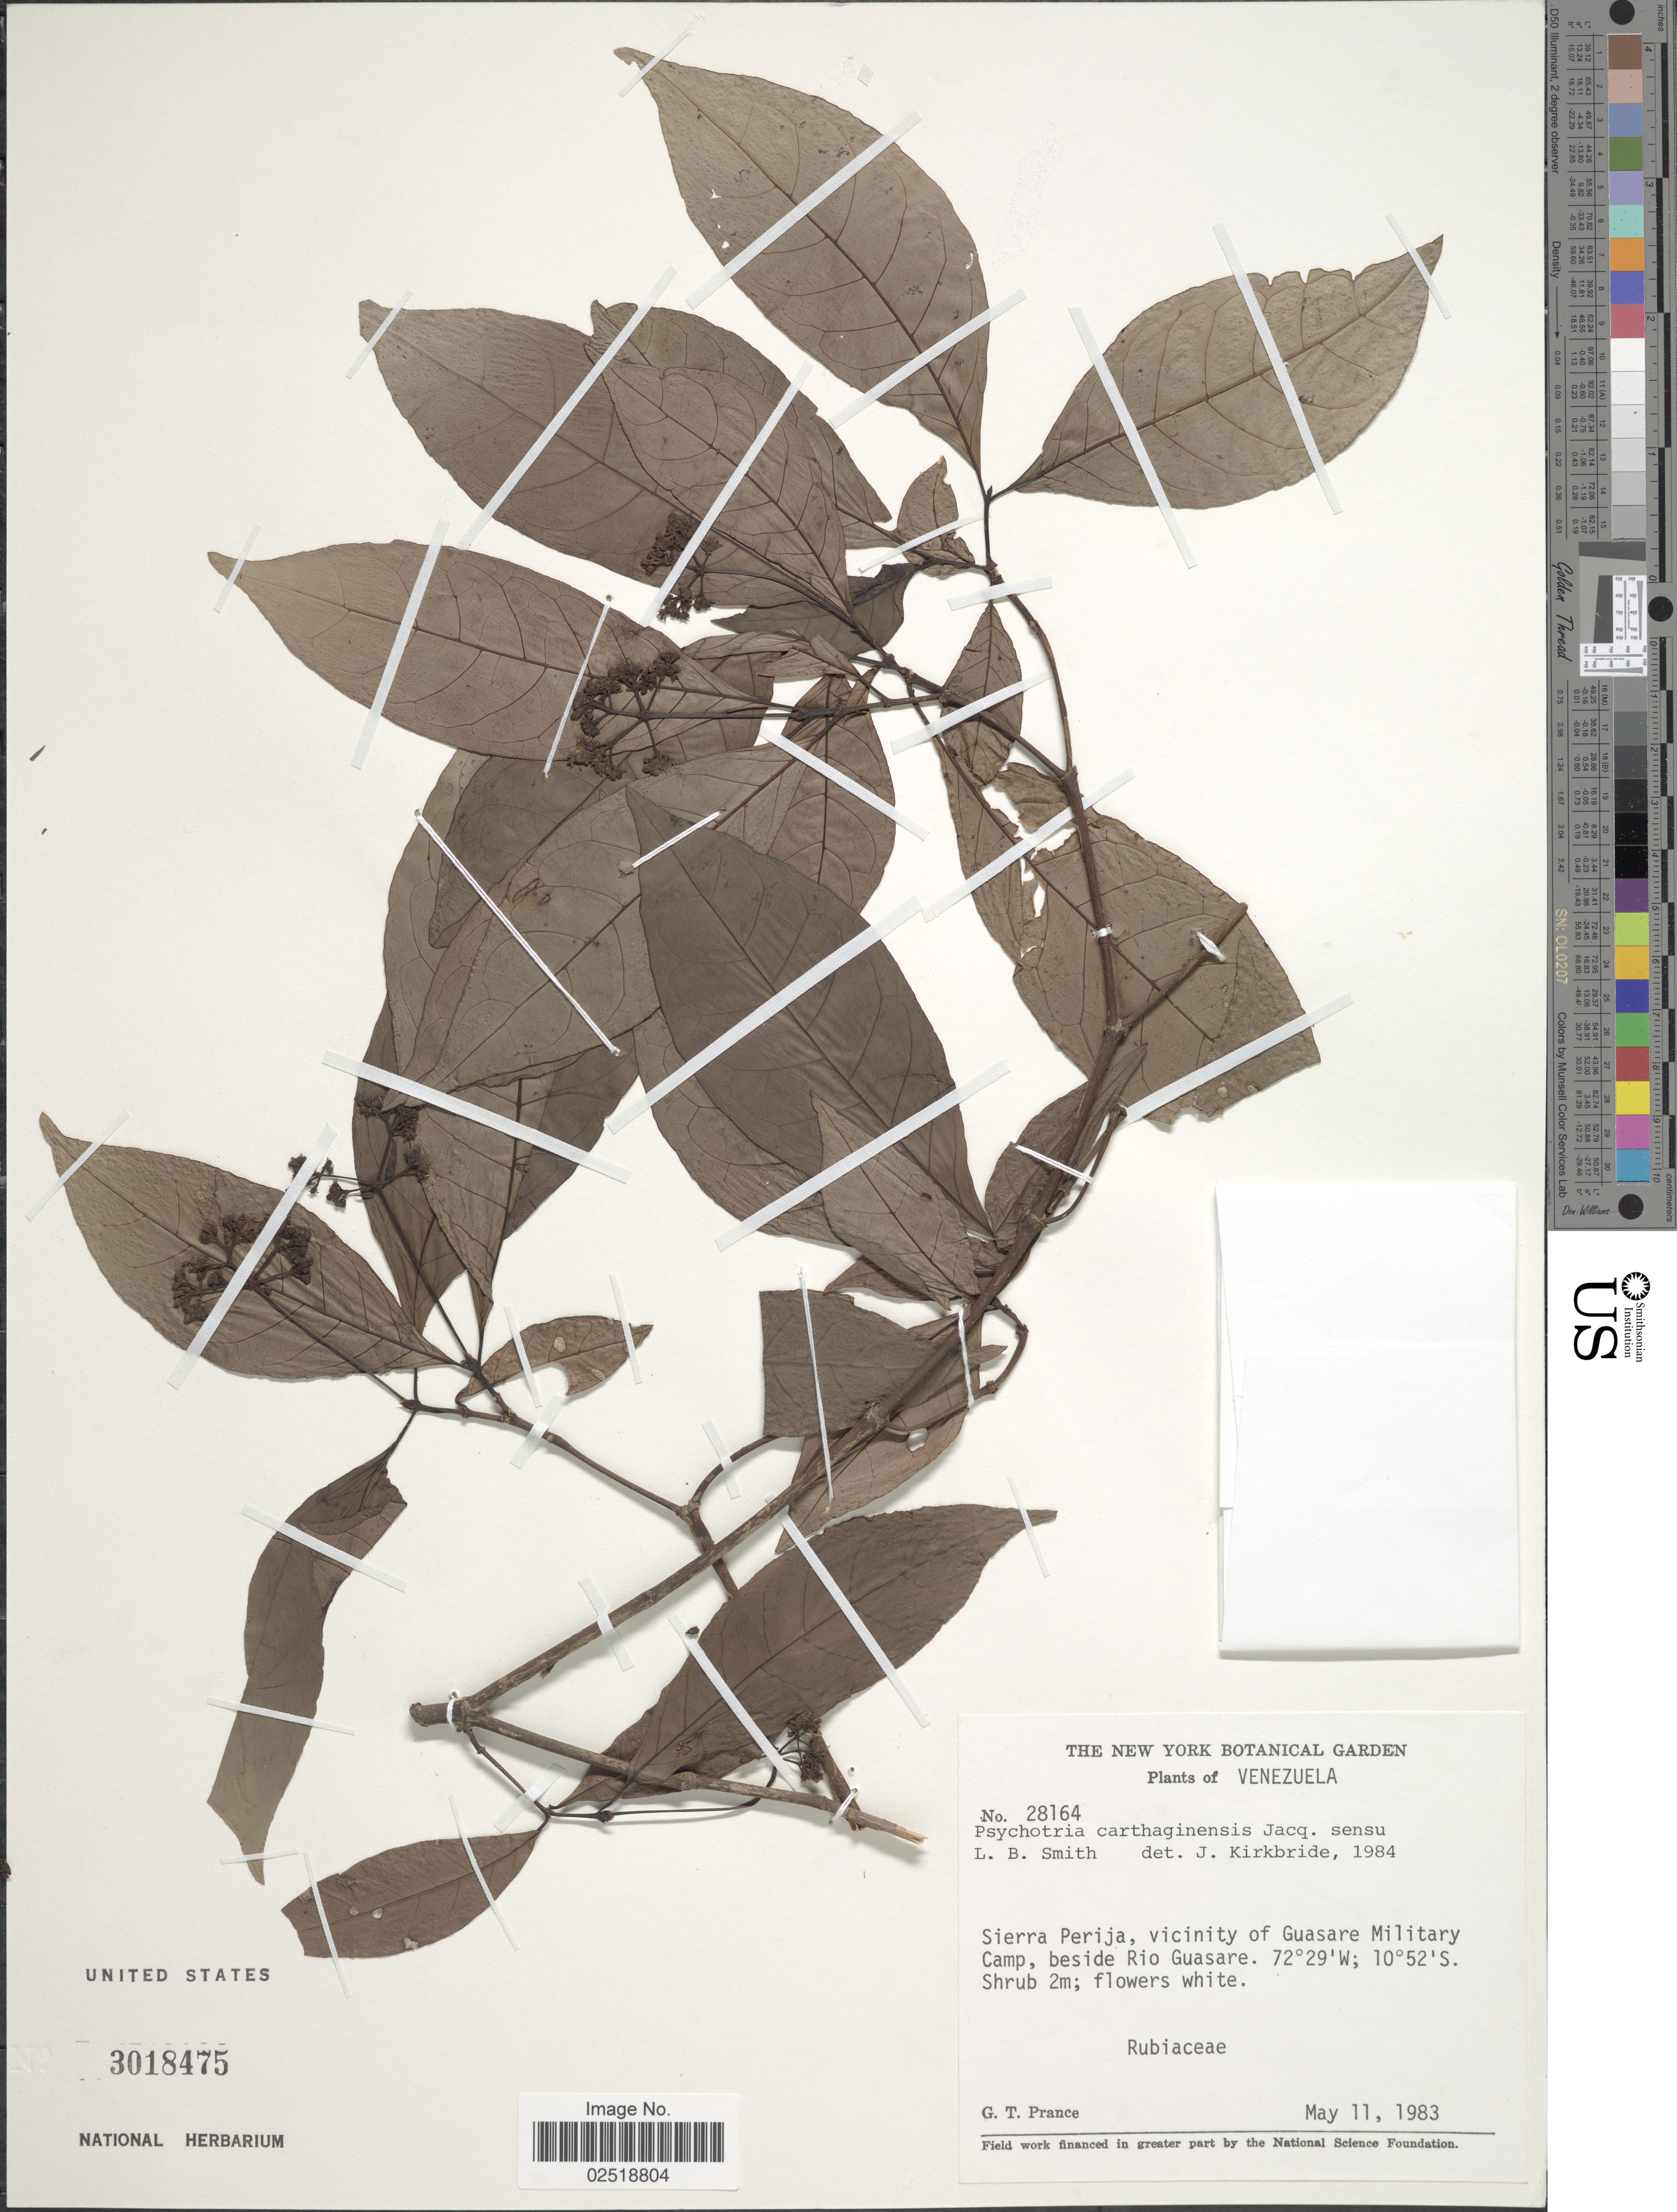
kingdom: Plantae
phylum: Tracheophyta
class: Magnoliopsida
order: Gentianales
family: Rubiaceae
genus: Psychotria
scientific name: Psychotria carthagenensis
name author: Jacq.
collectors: G. T. Prance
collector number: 28164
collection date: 1983-05-11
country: Venezuela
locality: Sierra Perija, vicinity of Guasare Military Camp, beside Rio Guasare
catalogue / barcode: US 3018475